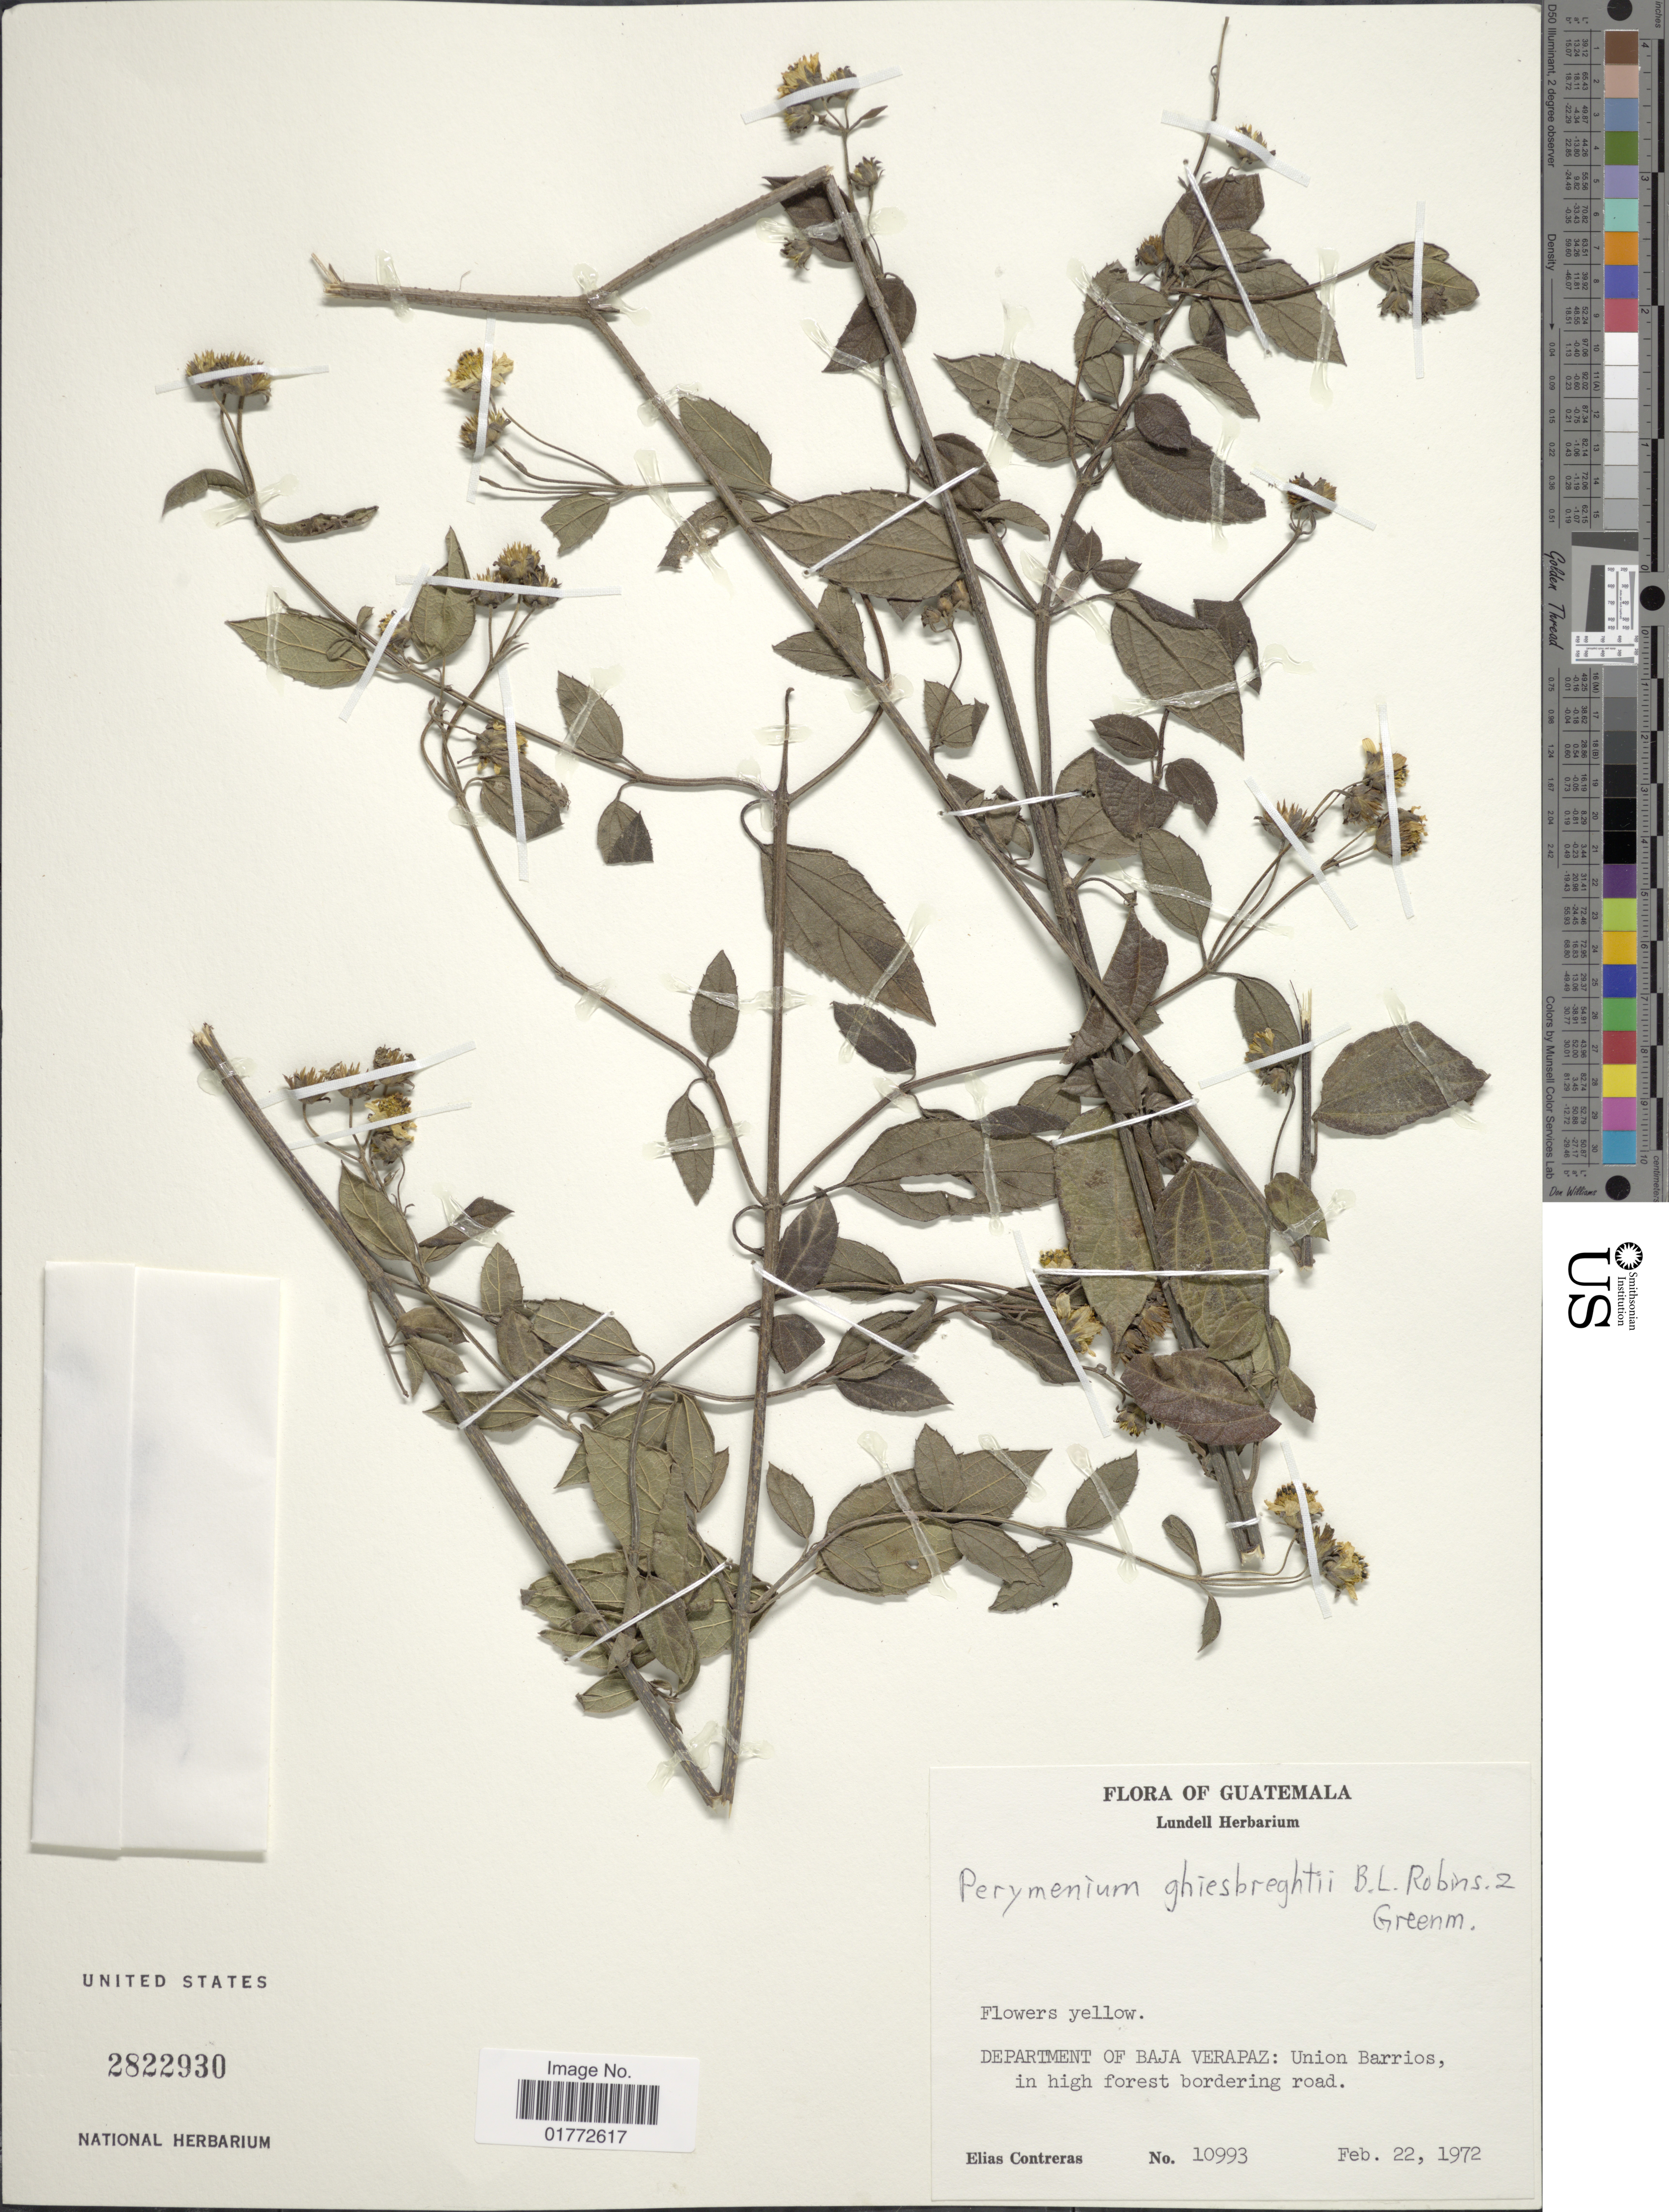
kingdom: Plantae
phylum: Tracheophyta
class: Magnoliopsida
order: Asterales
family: Asteraceae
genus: Perymenium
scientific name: Perymenium ghiesbreghtii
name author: B.L. Rob. & Greenm.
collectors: E. Contreras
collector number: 10993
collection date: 1972-02-22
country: Guatemala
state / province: Baja Verapaz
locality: Union Barrios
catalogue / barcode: US 2822930